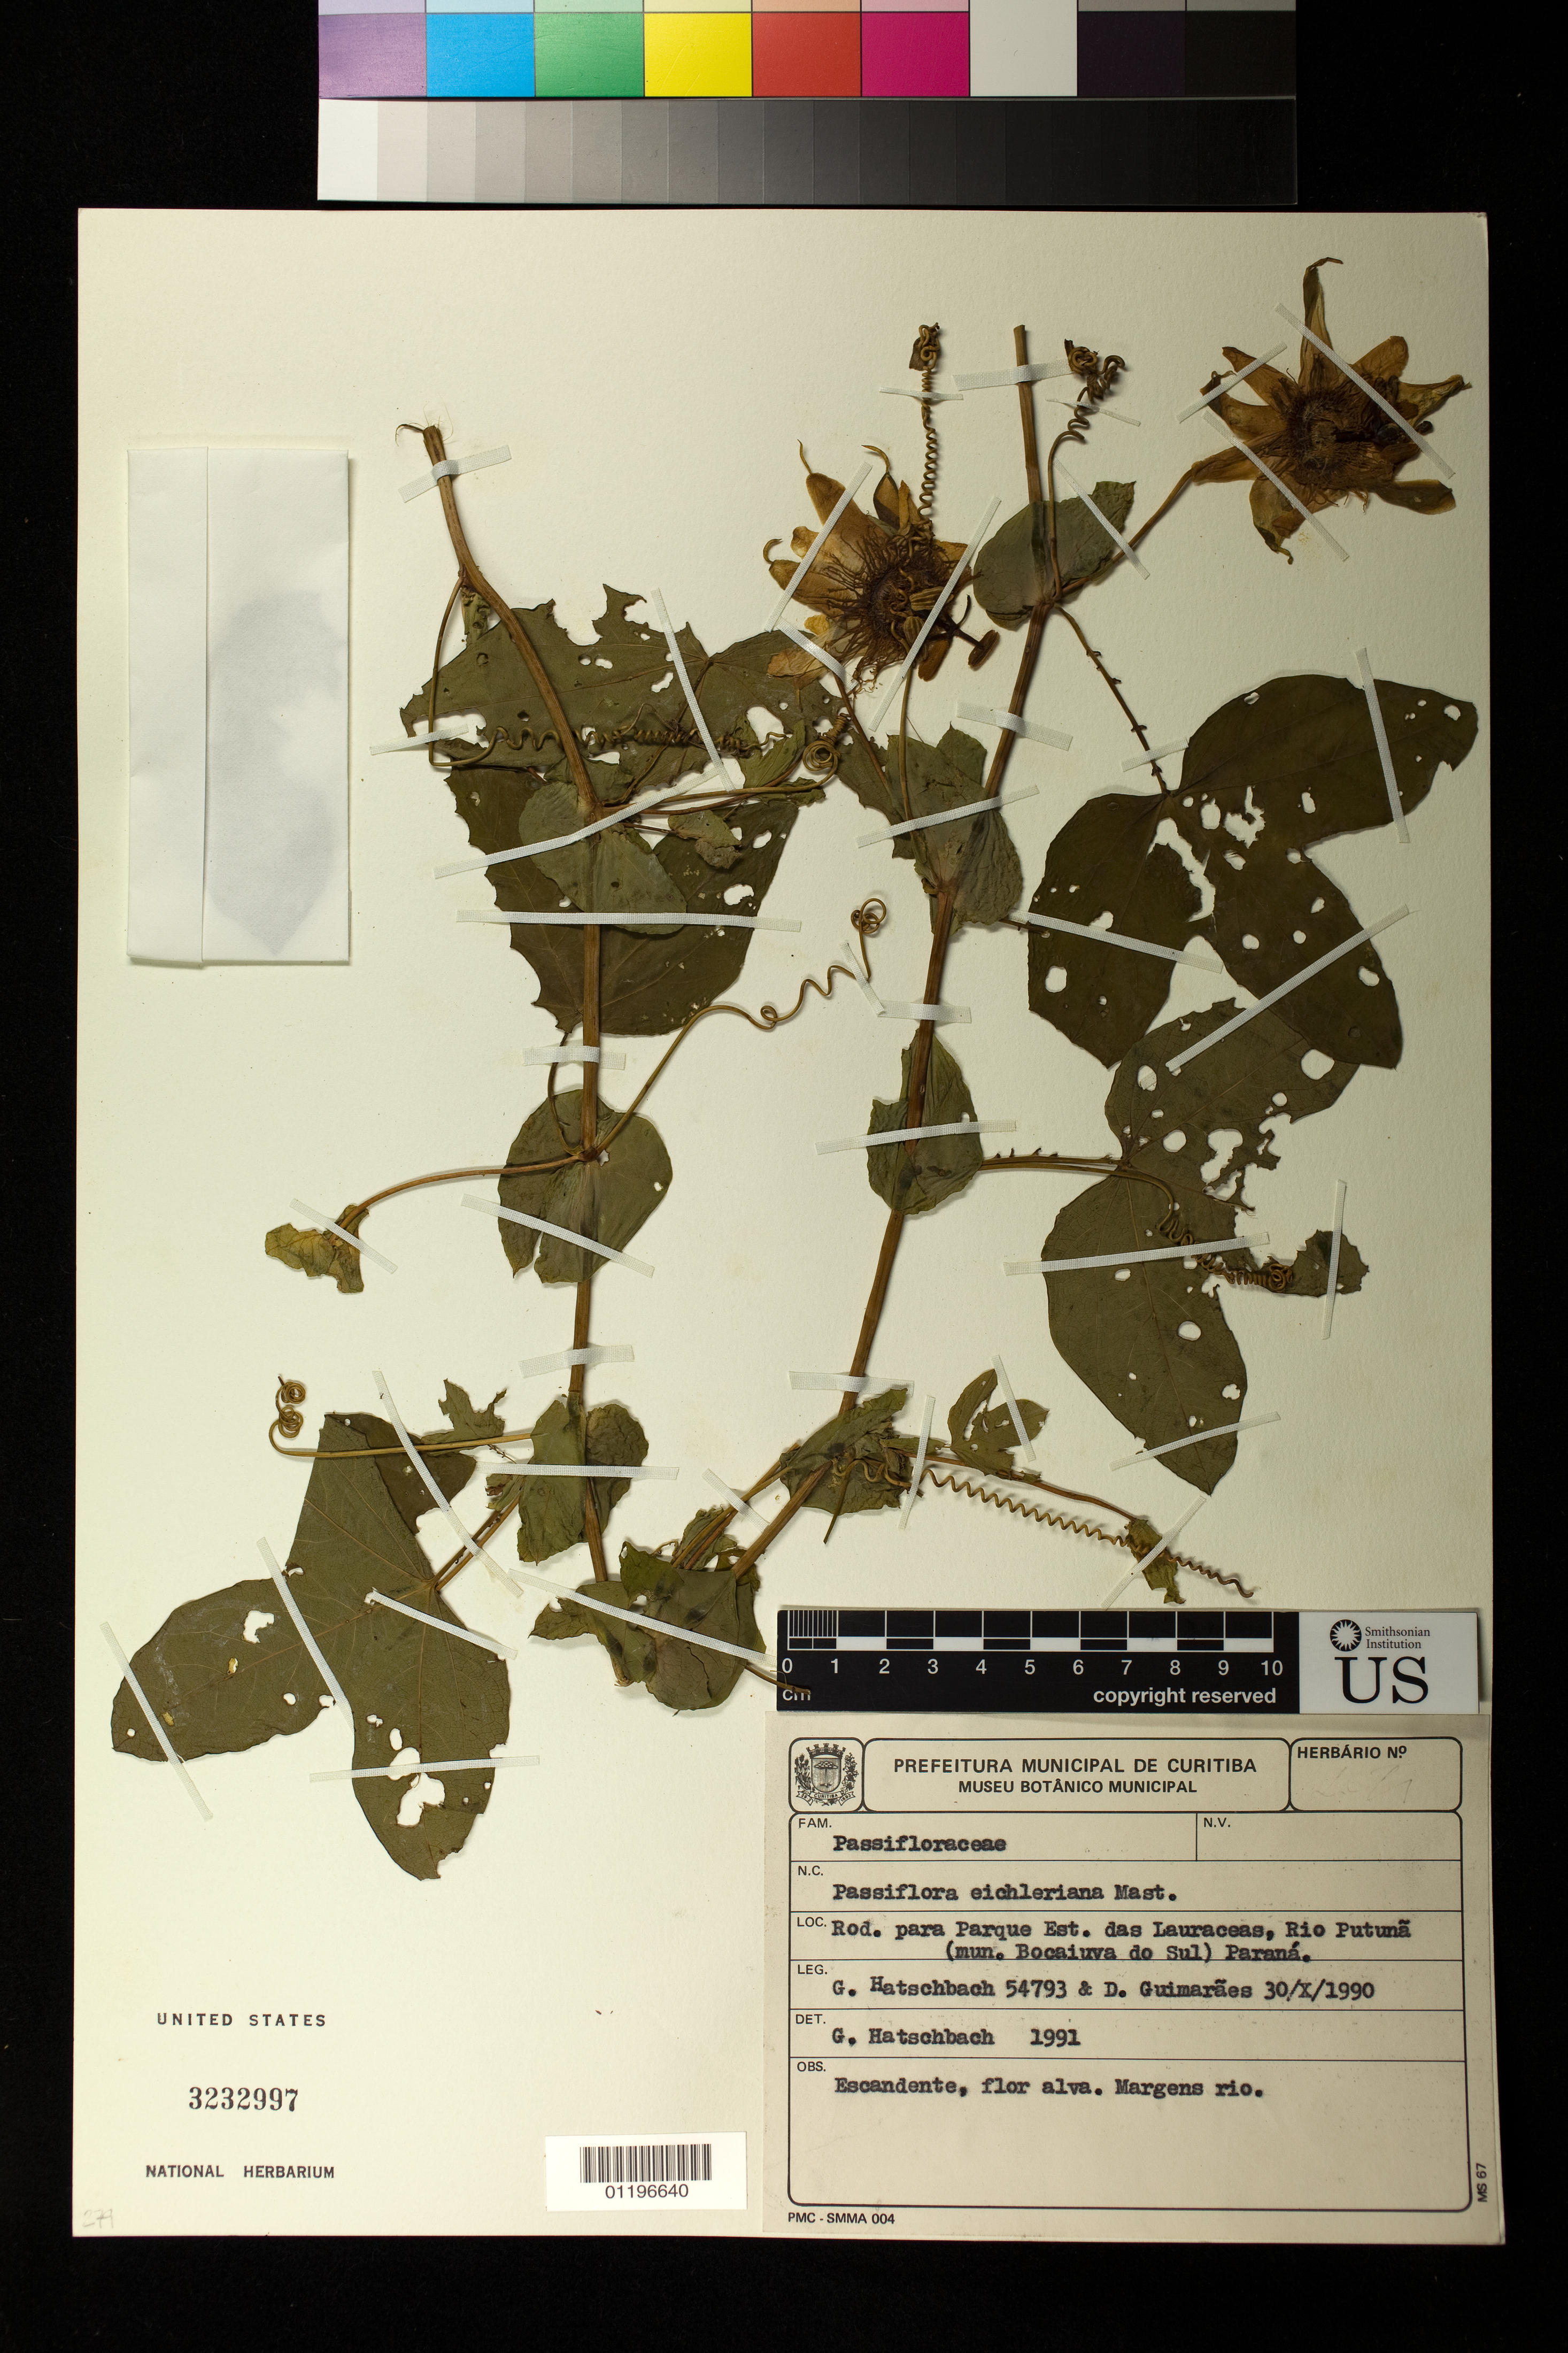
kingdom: Plantae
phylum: Tracheophyta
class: Magnoliopsida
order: Malpighiales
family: Passifloraceae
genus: Passiflora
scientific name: Passiflora eichleriana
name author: Mast.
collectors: G. Hatschbach & D. Guimaraes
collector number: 54793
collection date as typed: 30 Oct 1990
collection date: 1990-10-30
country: Brazil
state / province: Paraná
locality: Rod. para Parque Est. das Lauráceas, Rio Putuna (mun. Bocaiúva do Sul)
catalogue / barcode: US 3232997